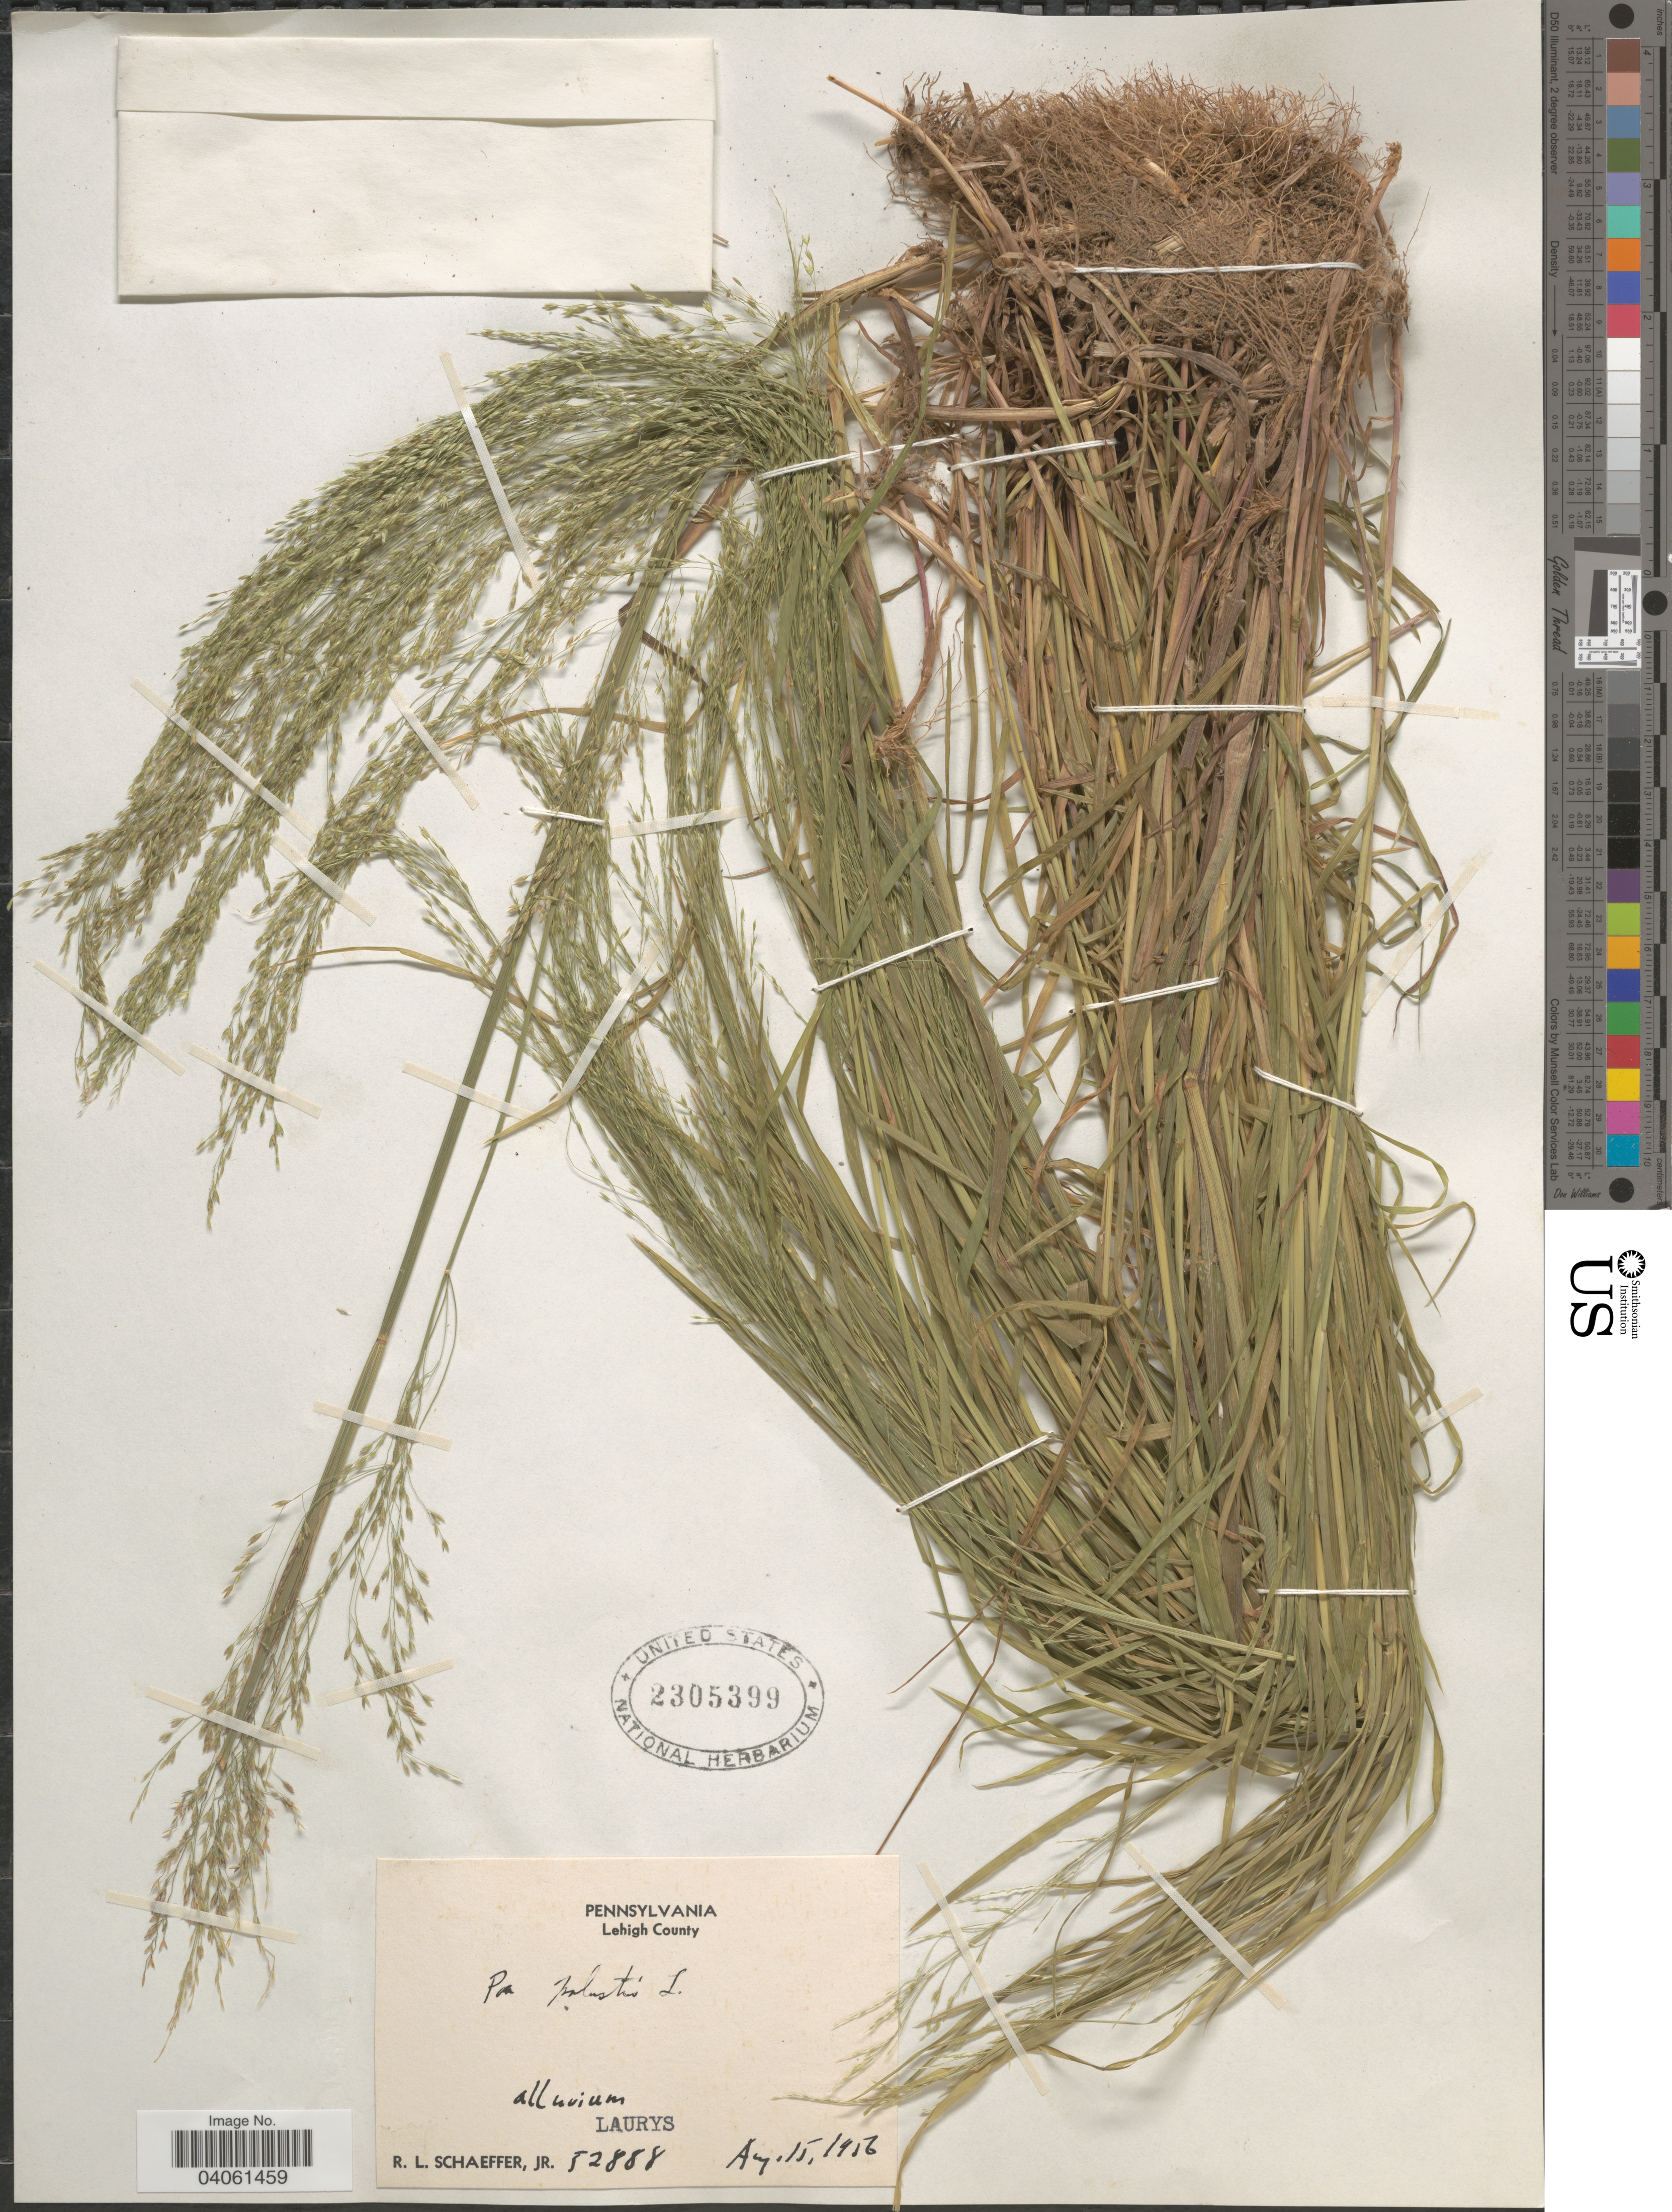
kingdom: Plantae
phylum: Tracheophyta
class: Liliopsida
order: Poales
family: Poaceae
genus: Poa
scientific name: Poa palustris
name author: L.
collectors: R. L. Schaeffer Jr.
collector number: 52888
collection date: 1956-08-15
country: United States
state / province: Pennsylvania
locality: Lehigh County. Laurys.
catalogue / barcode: US 2305399